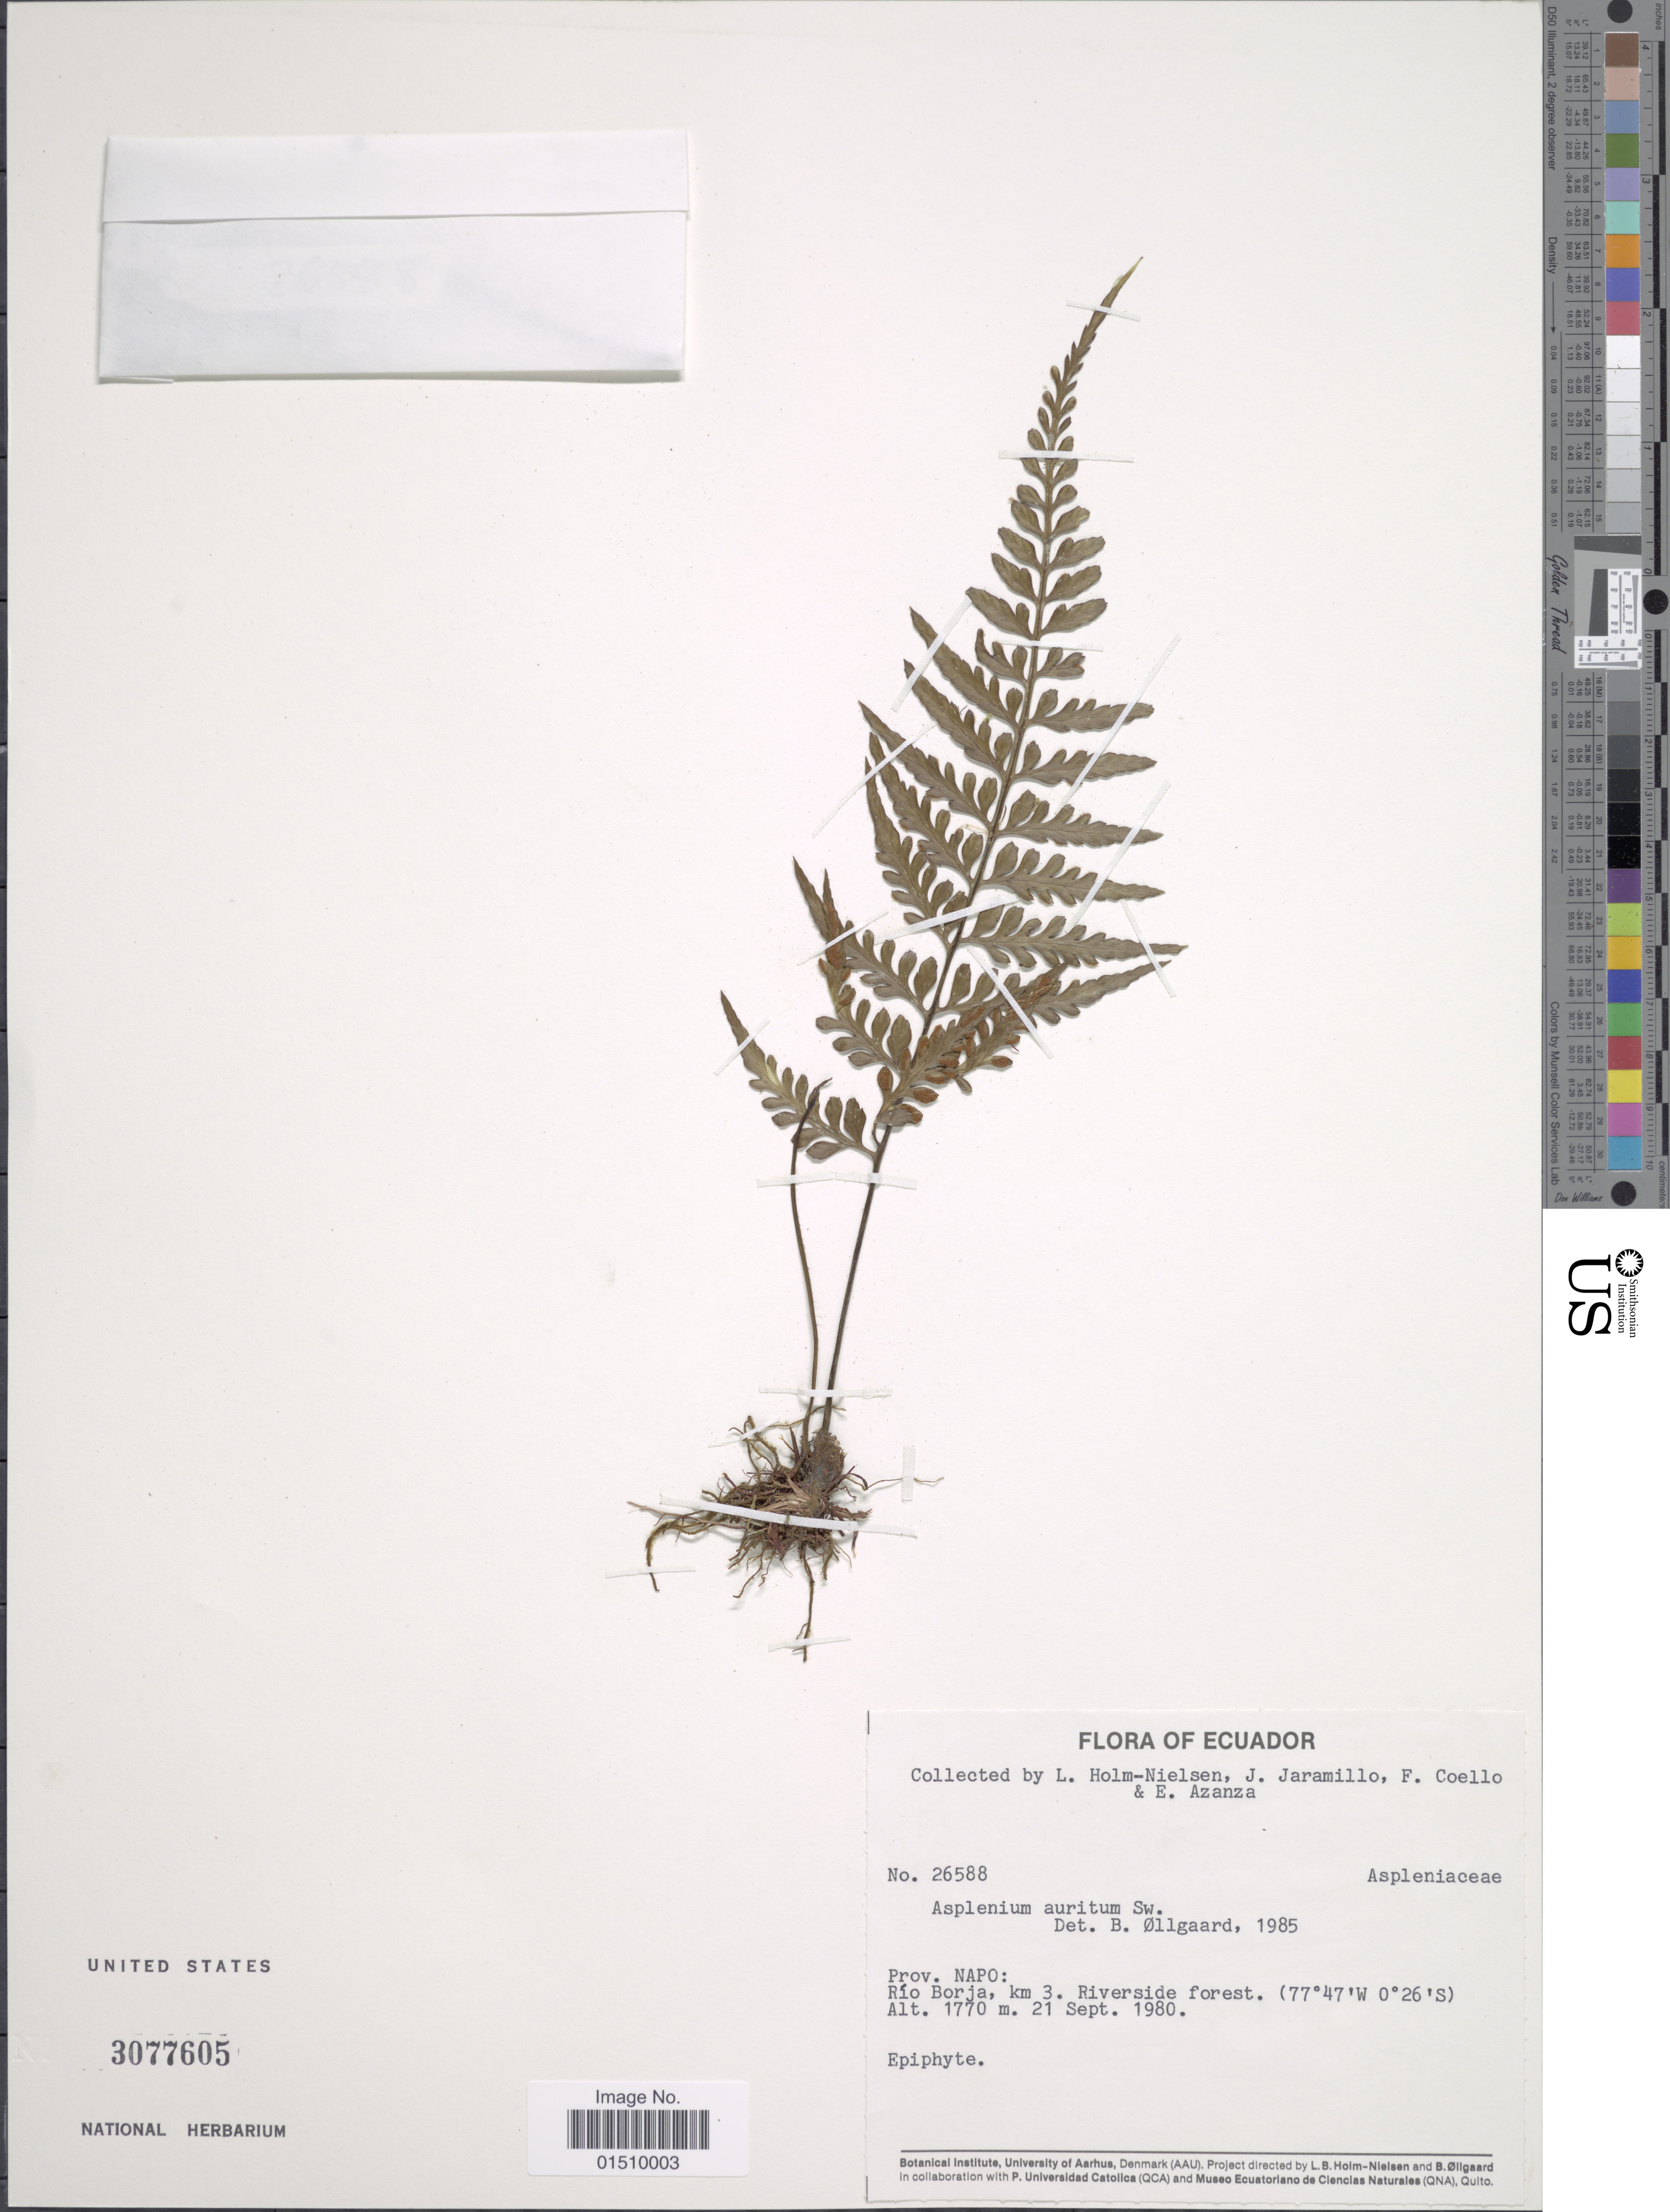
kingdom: Plantae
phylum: Tracheophyta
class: Polypodiopsida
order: Polypodiales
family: Aspleniaceae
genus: Asplenium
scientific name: Asplenium auritum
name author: Sw.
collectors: L. B. Holm-Nielsen, J. Jaramillo, F. Coello & E. Azanza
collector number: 26588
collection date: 1980-09-21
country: Ecuador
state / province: Napo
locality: Ecuador, Rio Borja, km 2. Riverside forest.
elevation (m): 1770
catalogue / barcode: US 3077605